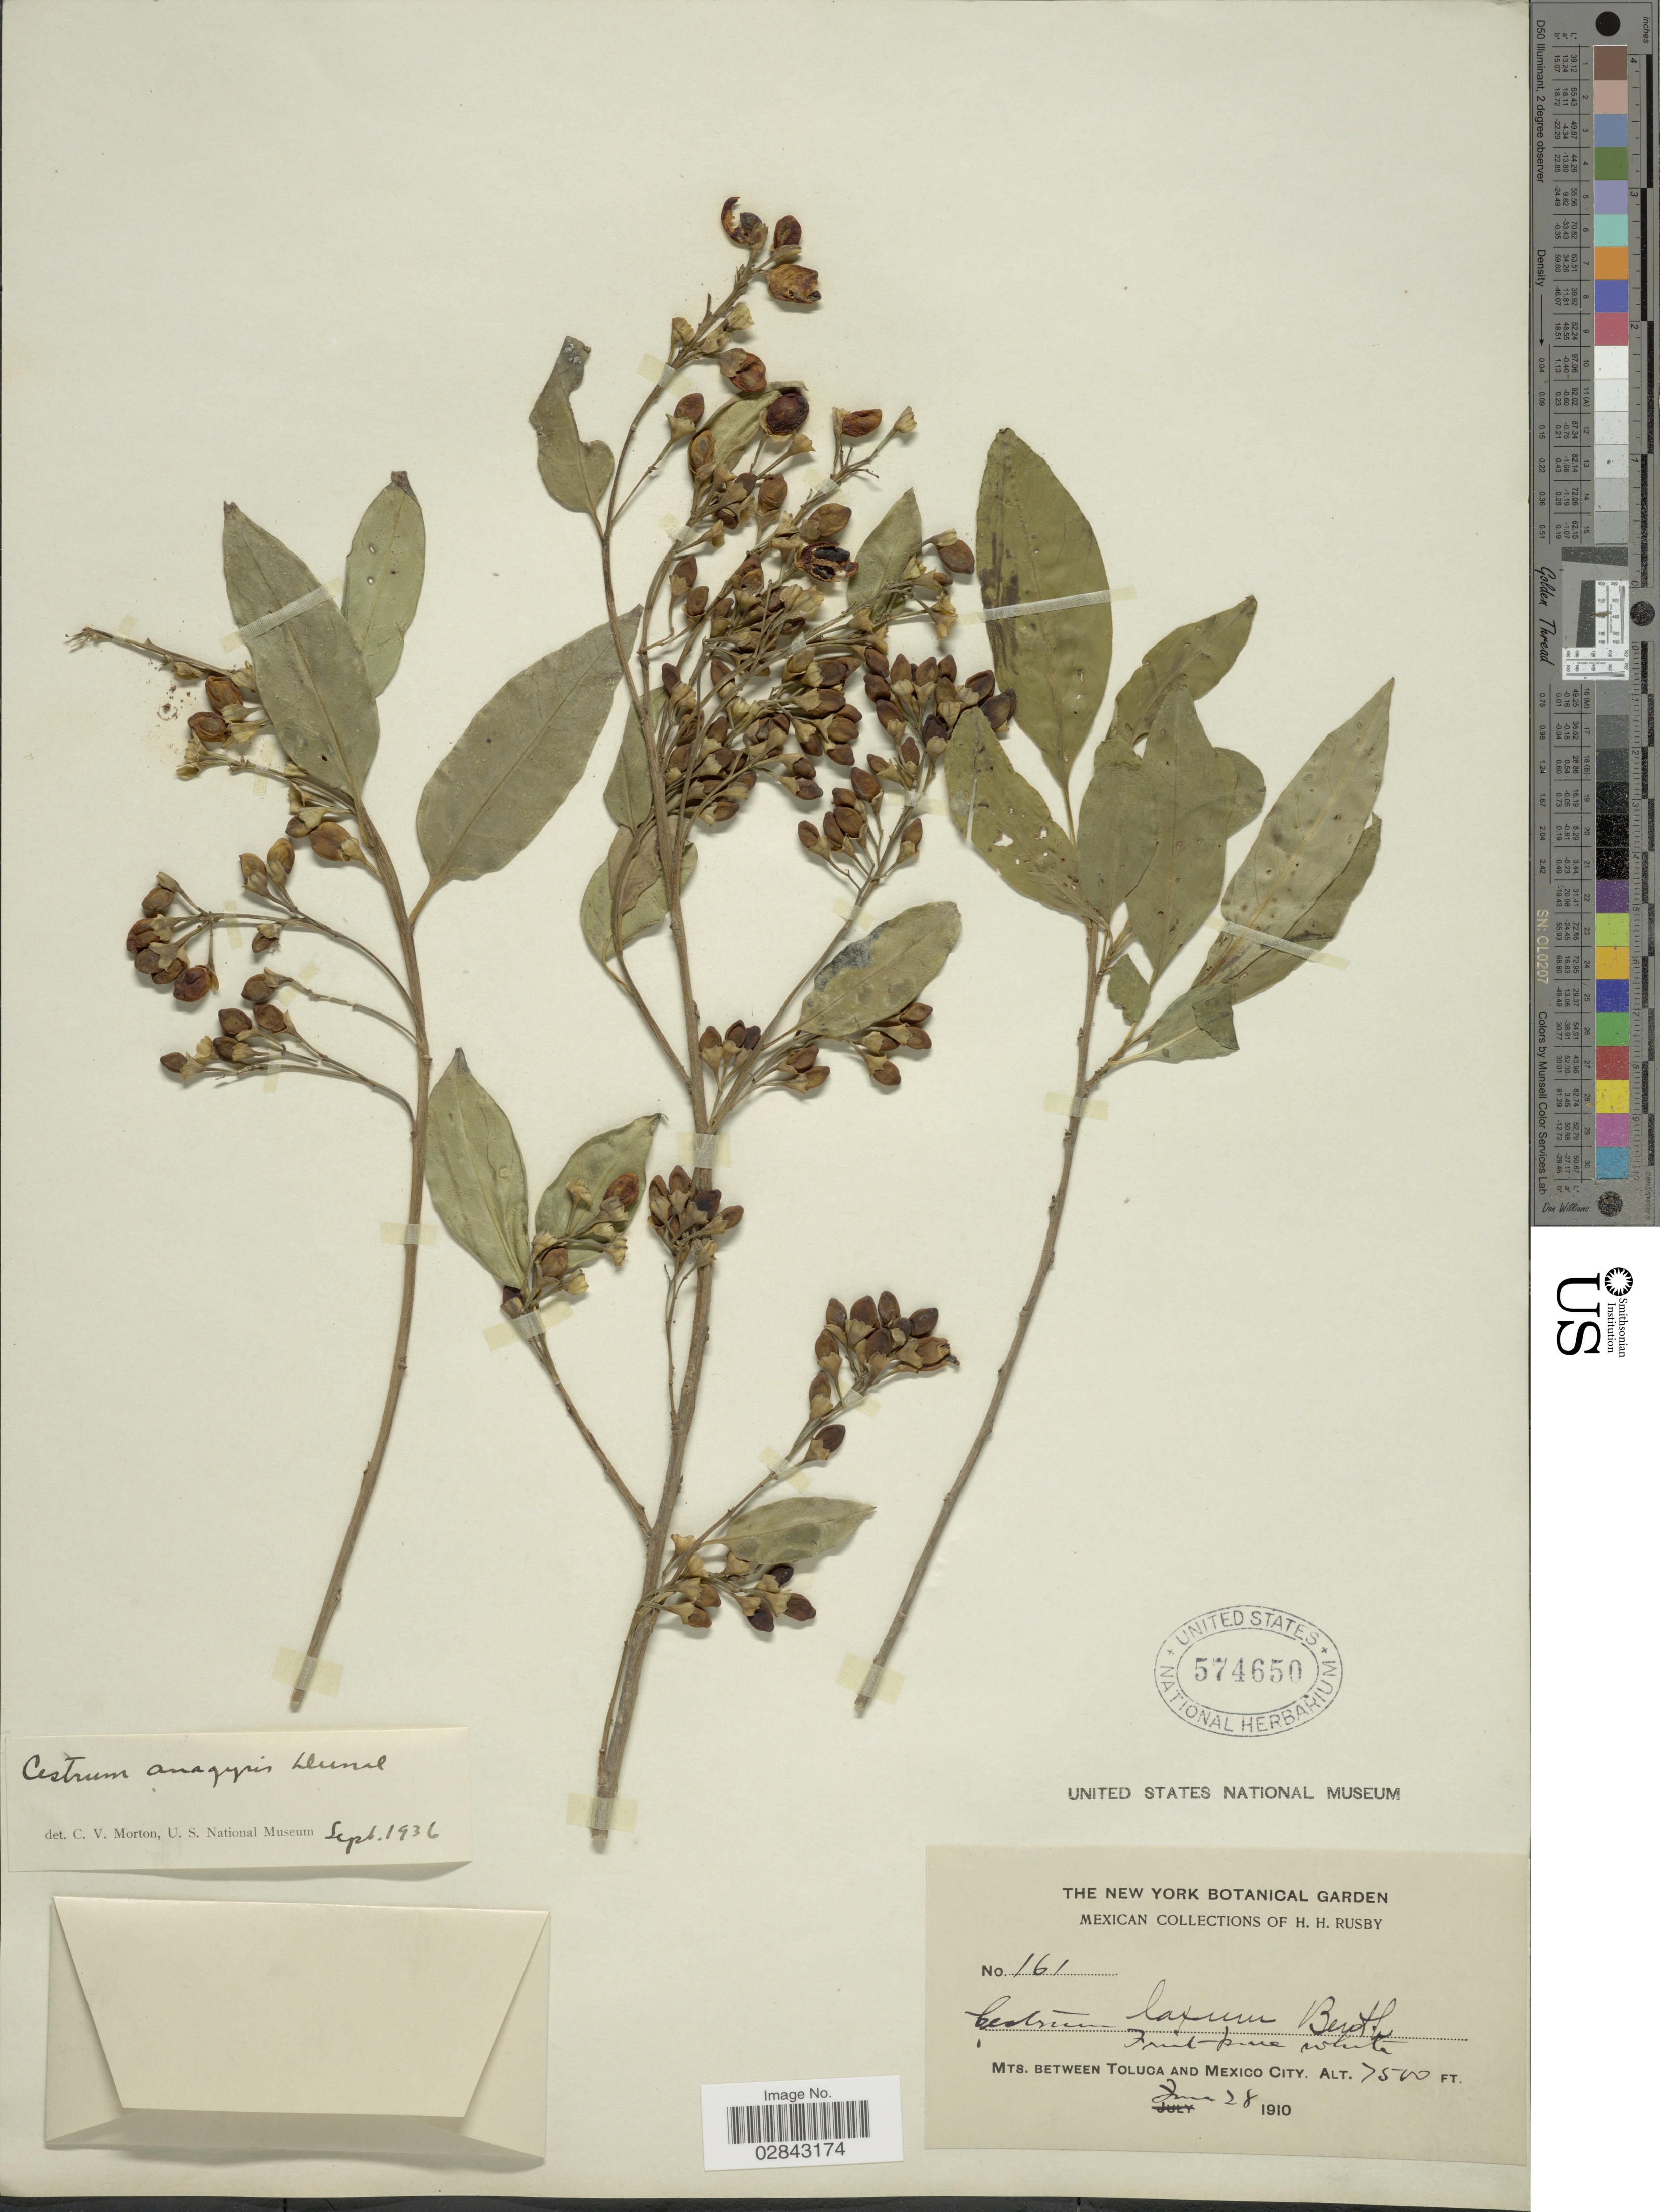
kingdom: Plantae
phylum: Tracheophyta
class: Magnoliopsida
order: Solanales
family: Solanaceae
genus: Cestrum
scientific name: Cestrum anagyris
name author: Dunal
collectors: H. H. Rusby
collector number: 161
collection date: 1910-06-28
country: Mexico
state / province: México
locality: Mts. between Toluca and Mexico City.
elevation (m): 2286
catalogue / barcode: US 574650